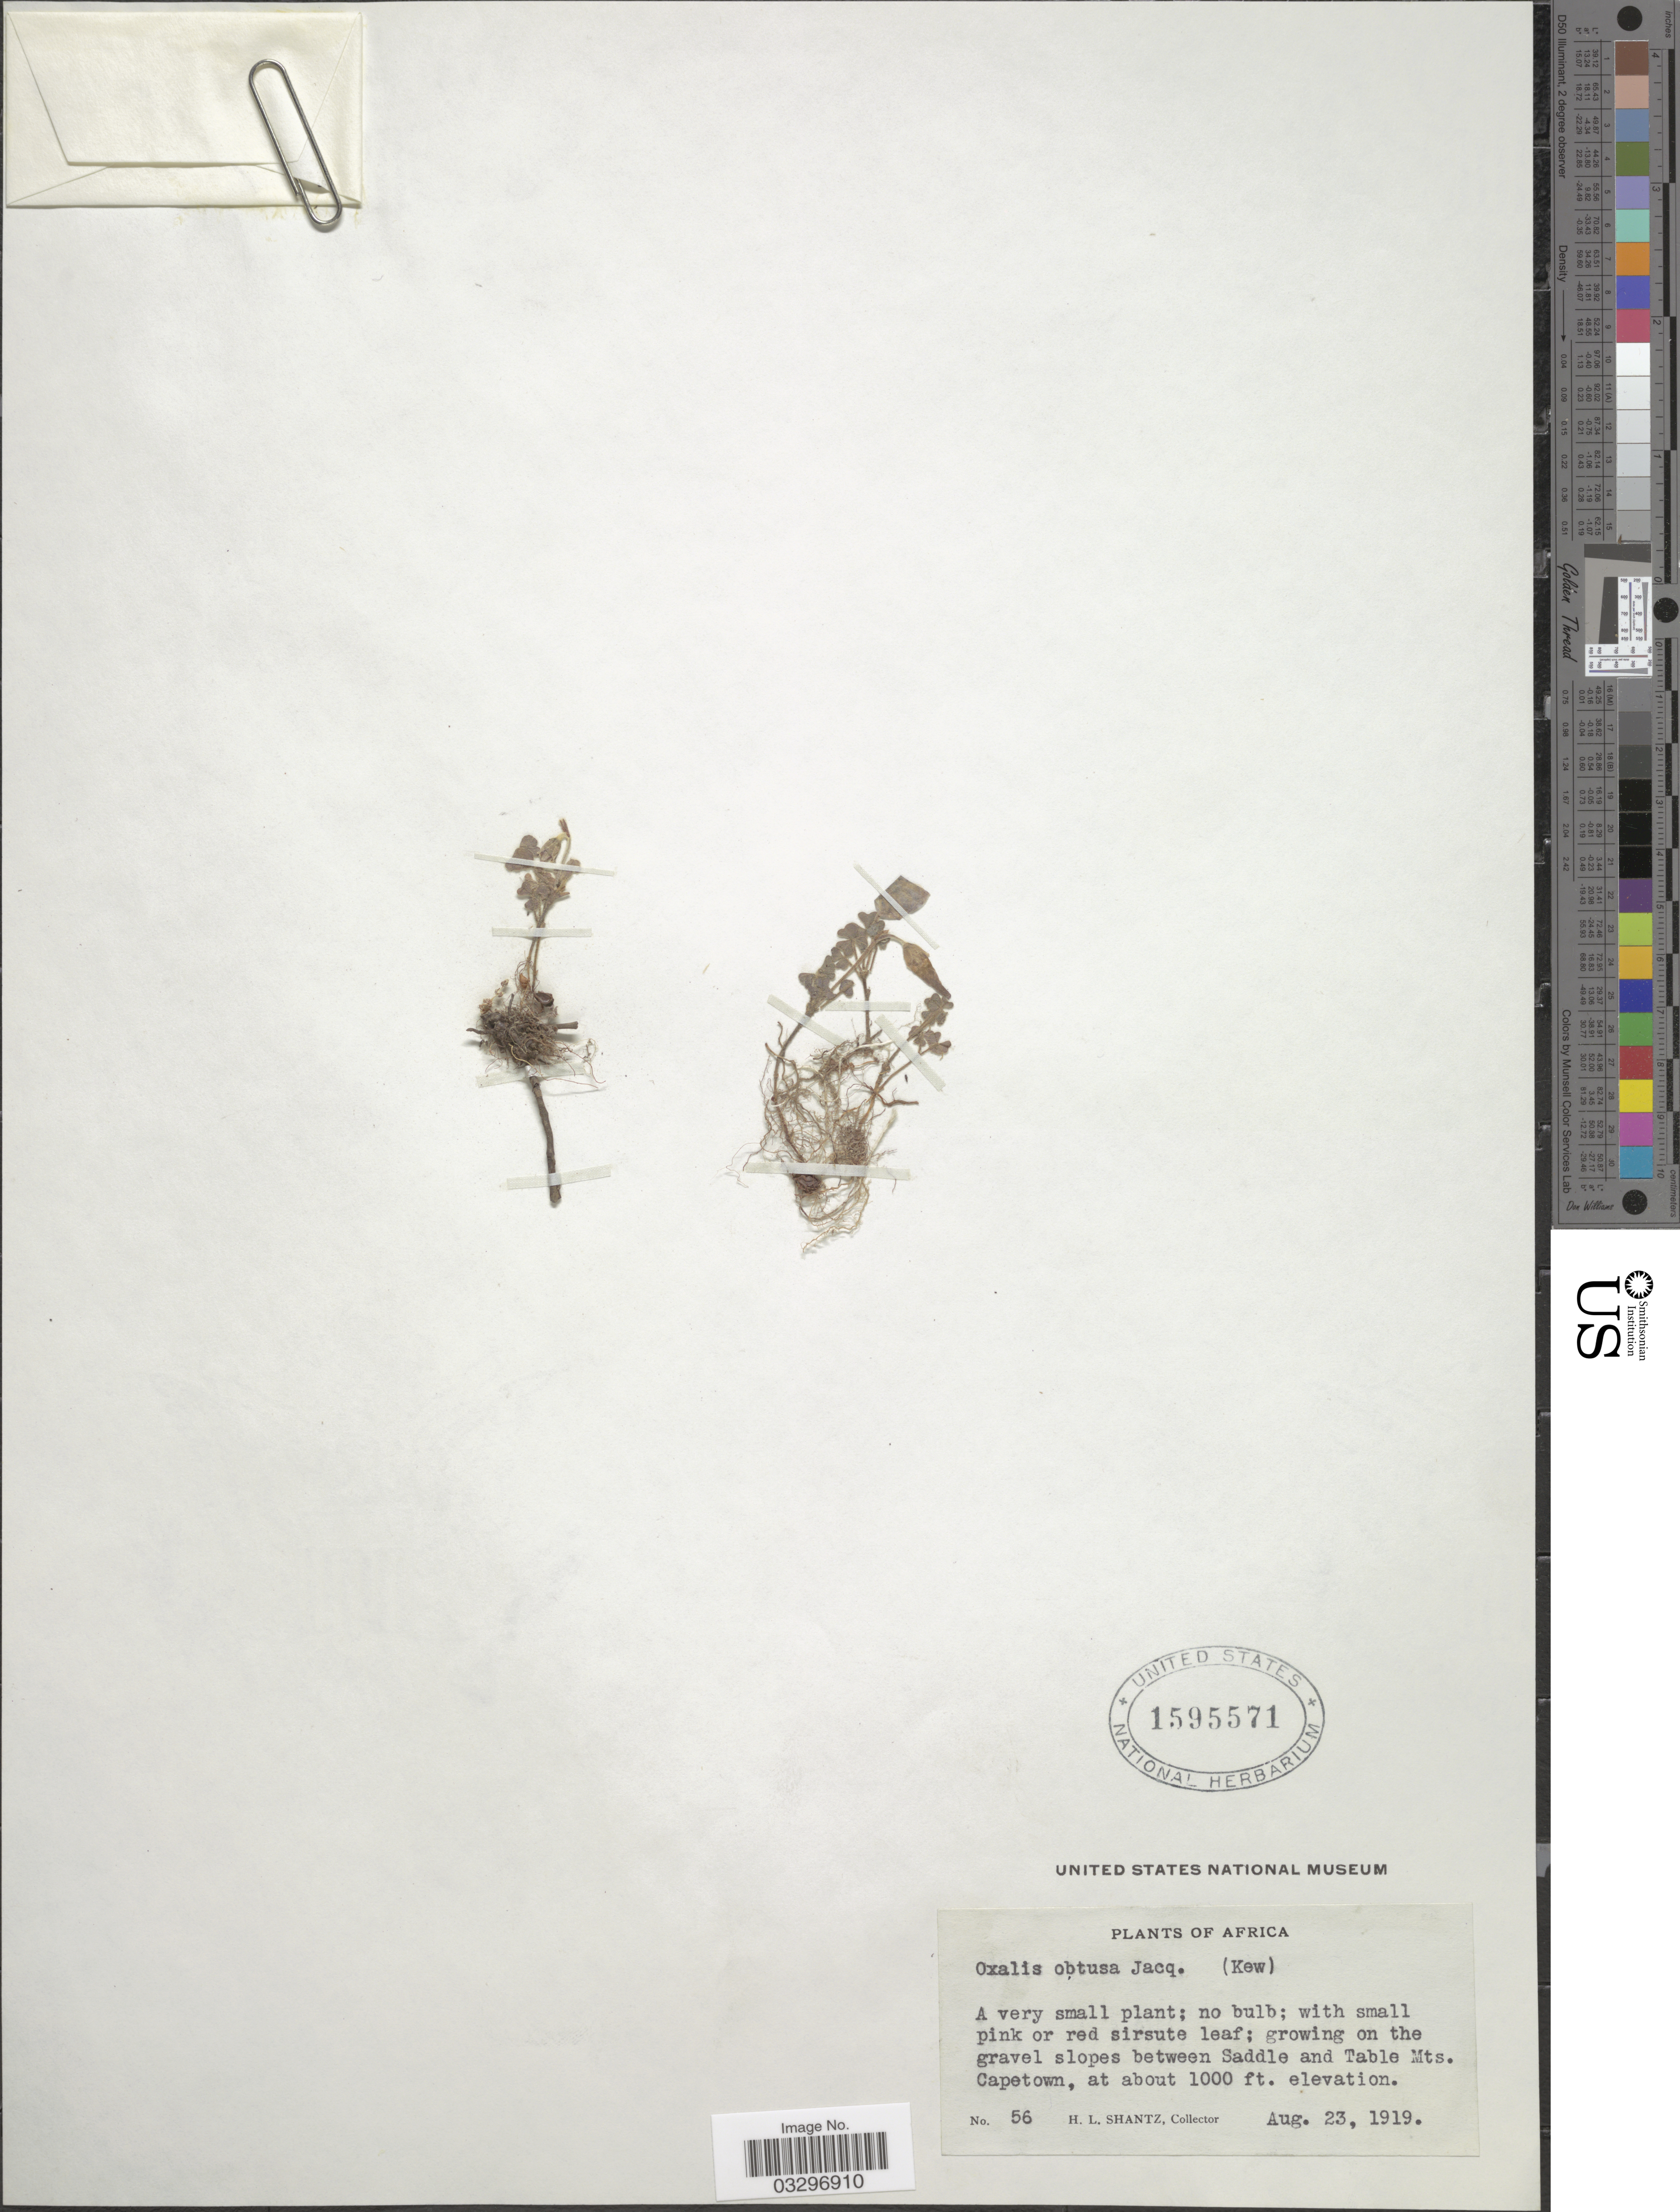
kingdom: Plantae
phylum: Tracheophyta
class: Magnoliopsida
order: Oxalidales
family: Oxalidaceae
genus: Oxalis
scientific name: Oxalis obtusa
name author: Jacq.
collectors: H. Shantz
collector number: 56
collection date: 1919-08-23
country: South Africa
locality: Africa. On the gravel slopes between Saddle and Table Mts. Capetown.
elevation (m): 305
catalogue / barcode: US 1595571